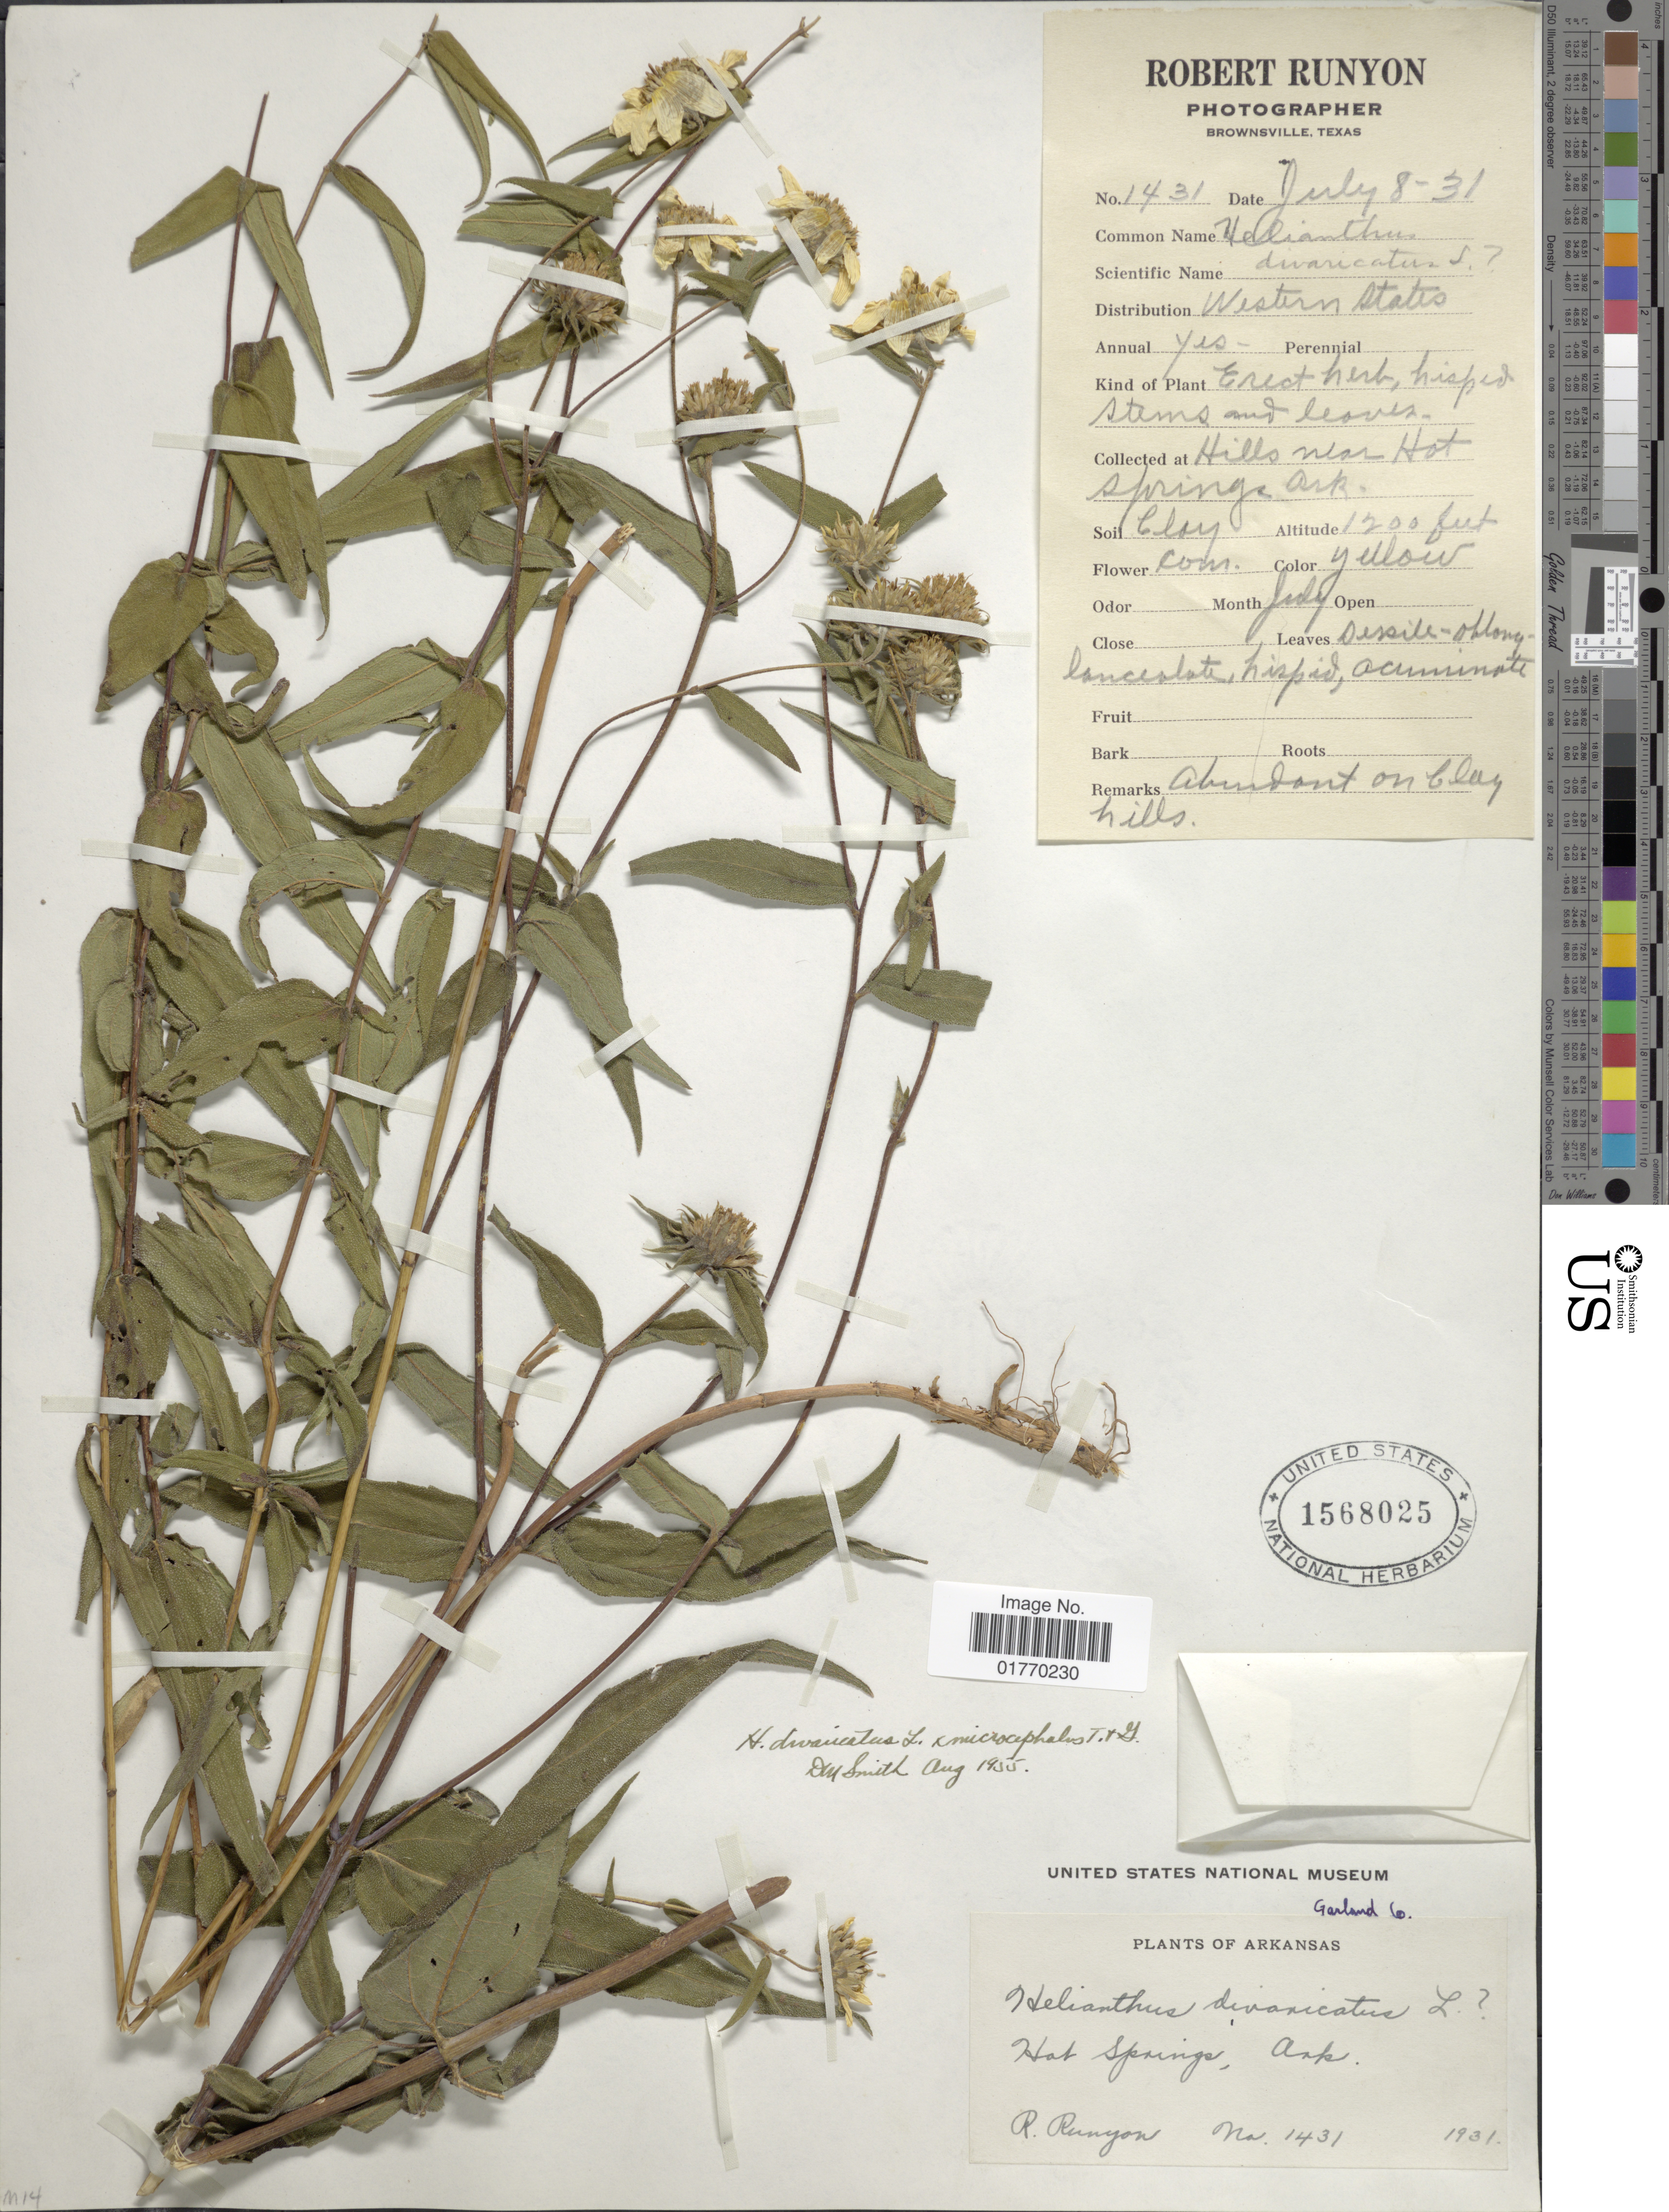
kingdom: Plantae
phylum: Tracheophyta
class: Magnoliopsida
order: Asterales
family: Asteraceae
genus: Helianthus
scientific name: Helianthus divaricatus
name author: L.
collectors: R. Runyon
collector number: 1431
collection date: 1931-07-08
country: United States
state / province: Arkansas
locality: Hills near Hot Springs, Ark.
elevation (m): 366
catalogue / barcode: US 1568025